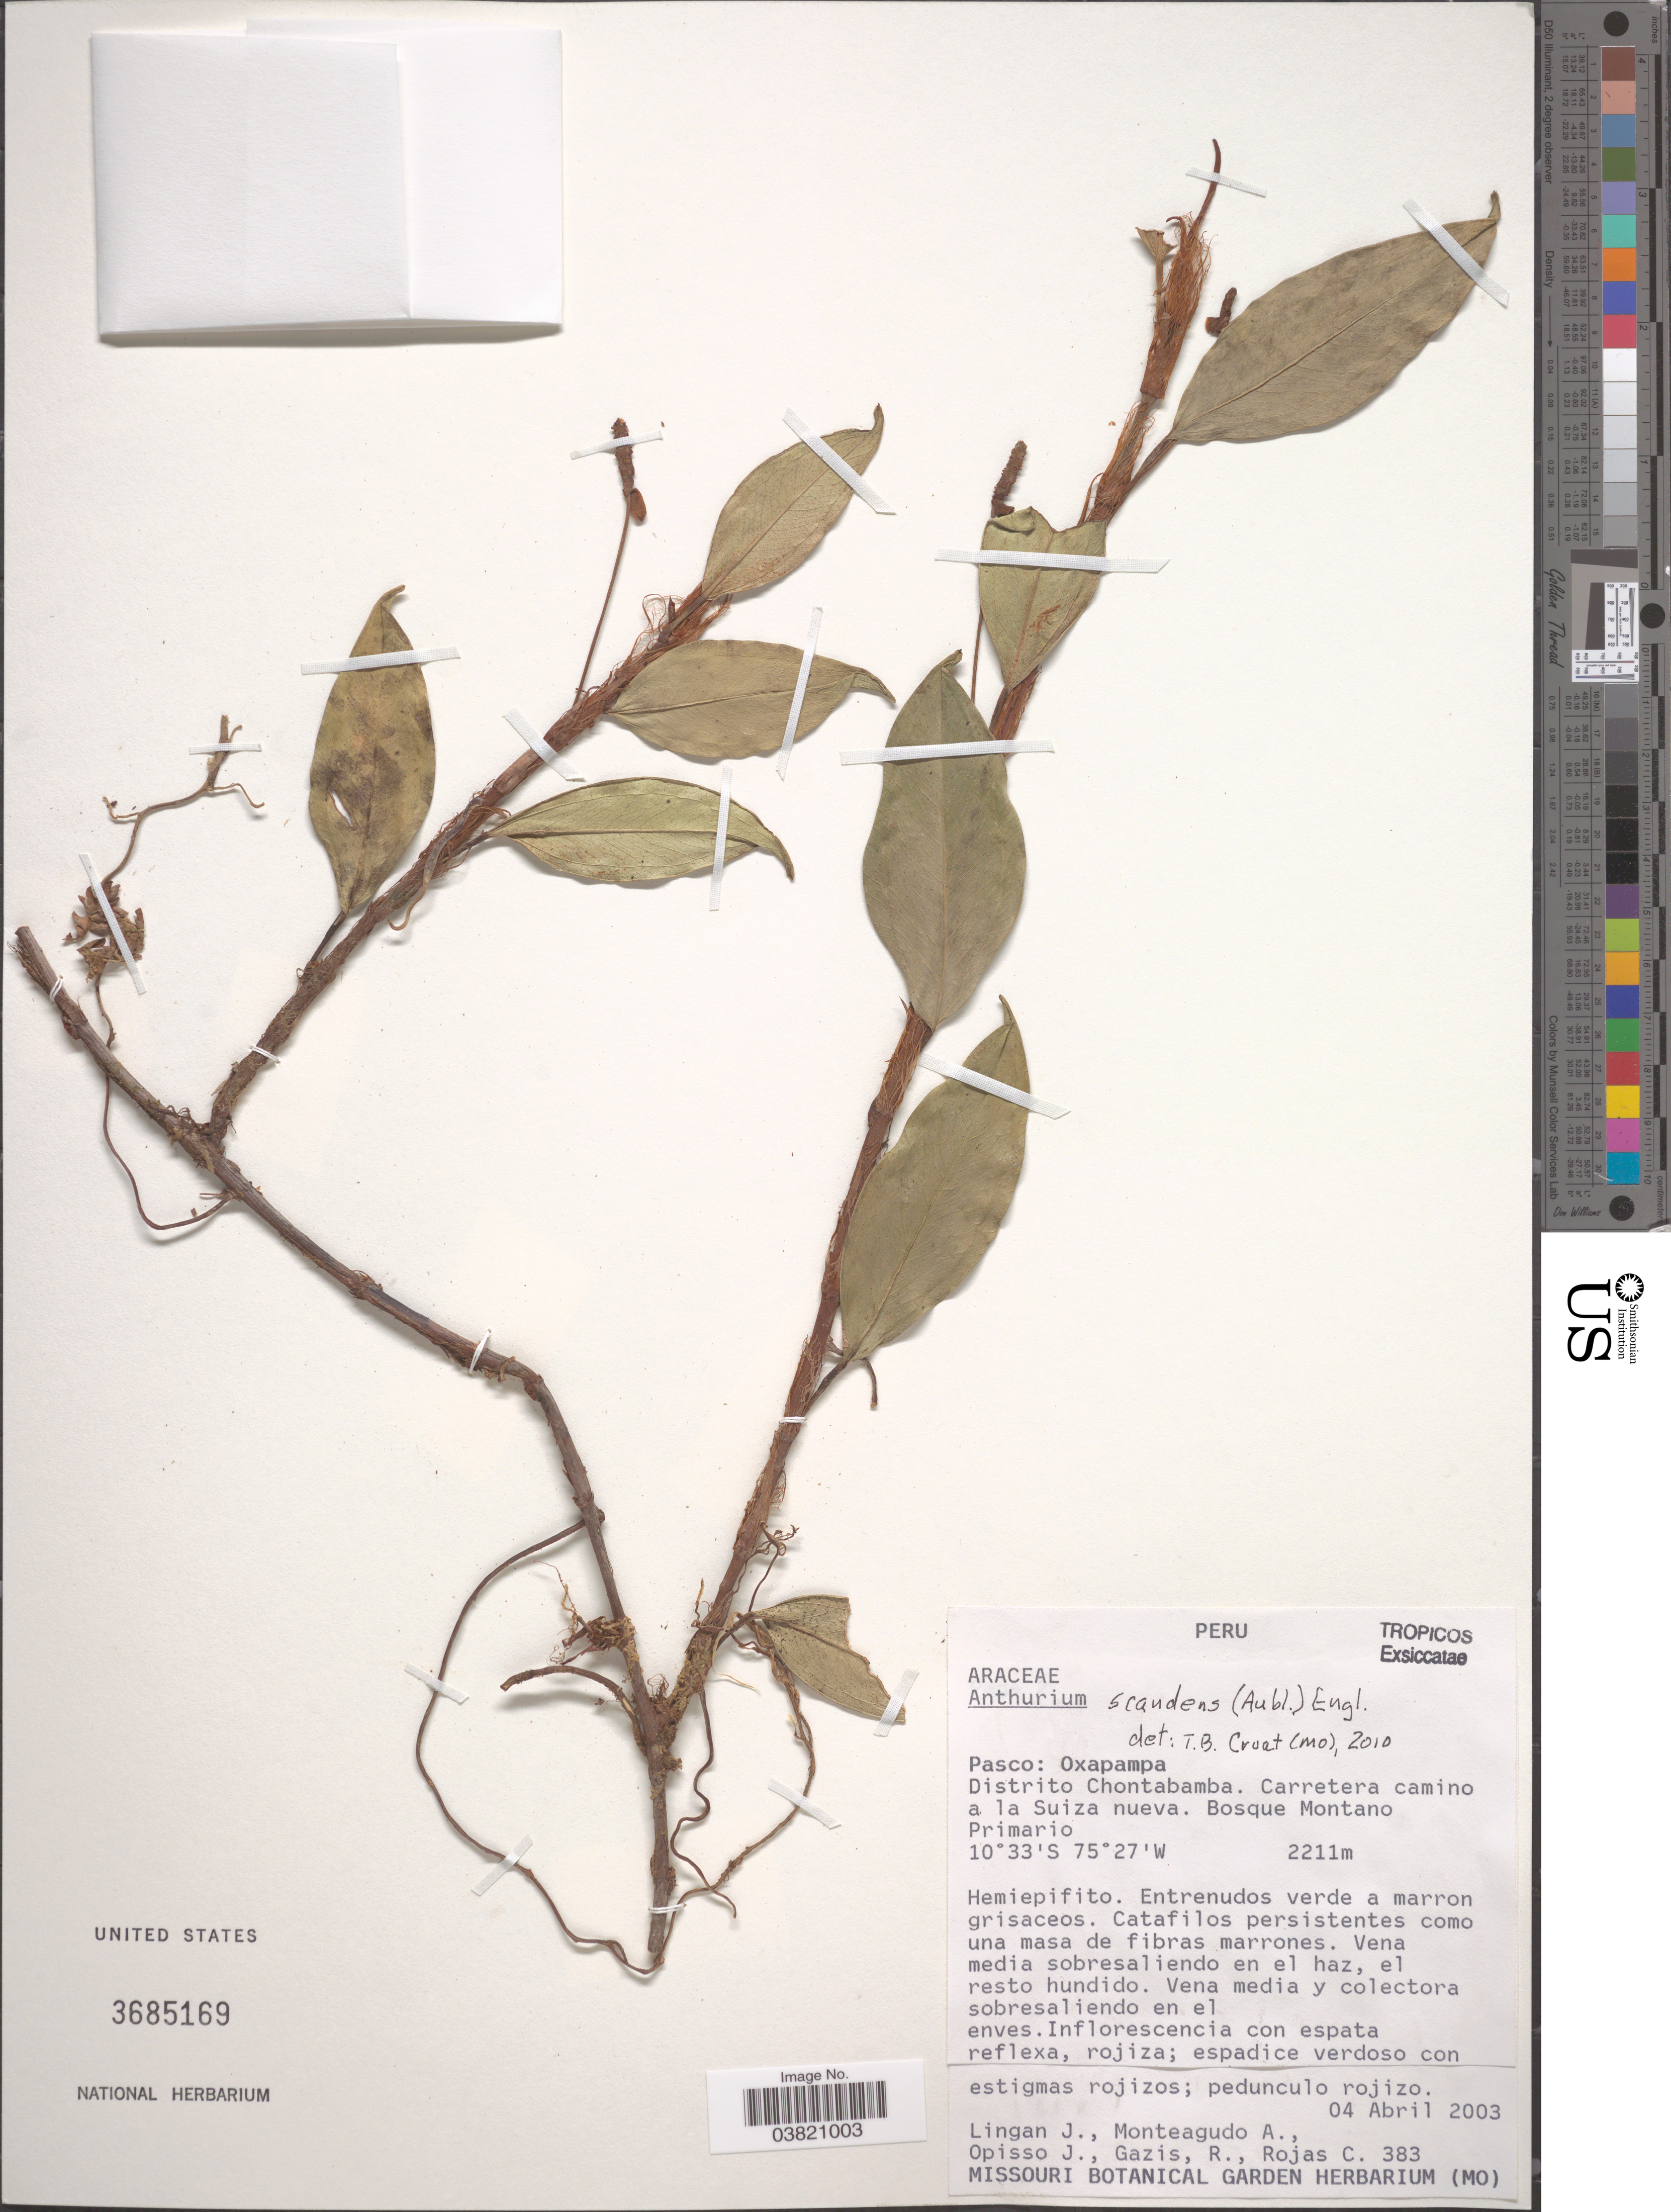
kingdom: Plantae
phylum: Tracheophyta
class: Liliopsida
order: Alismatales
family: Araceae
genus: Anthurium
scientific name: Anthurium scandens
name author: (Aubl.) Engl.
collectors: J. Lingan, A. Monteagudo, J. Opisso, R. Gazis & C. Rojas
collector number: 383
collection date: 2003-04-04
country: Peru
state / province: Pasco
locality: Oxapampa. Distrito Chontabamba. Carretera camino a la Suiza nueva.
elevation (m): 2211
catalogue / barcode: US 3685169